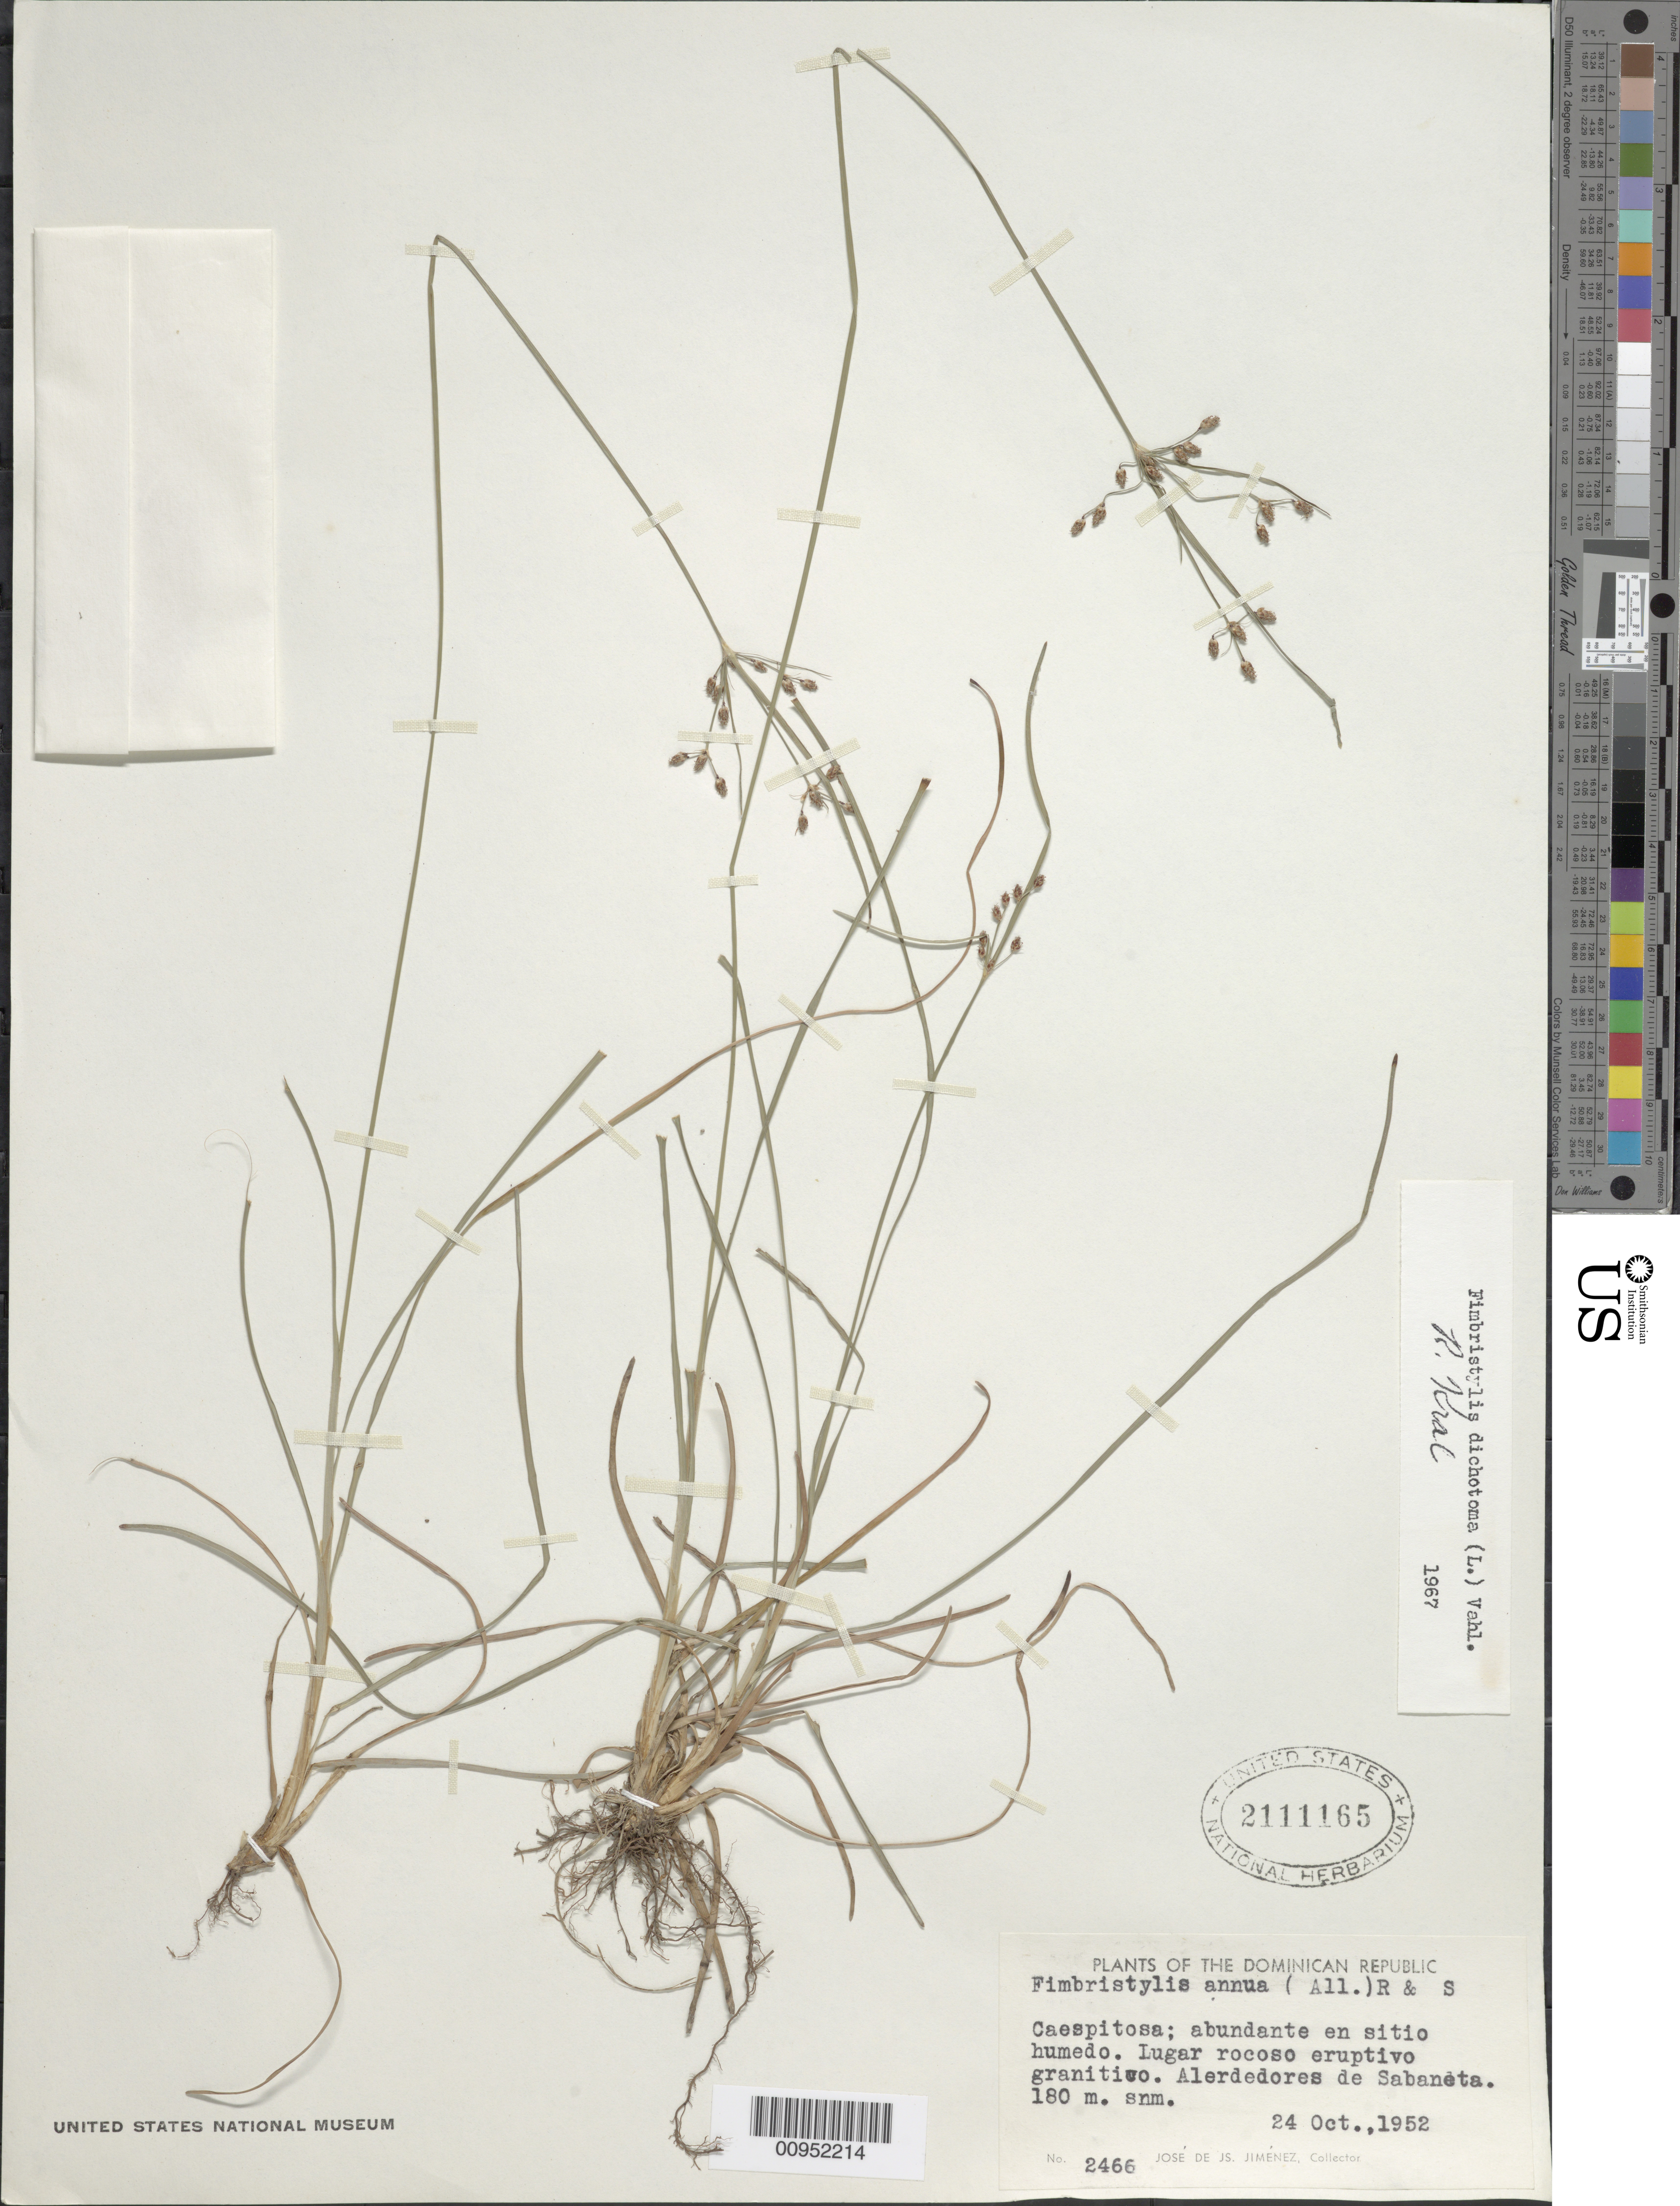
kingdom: Plantae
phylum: Tracheophyta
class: Liliopsida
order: Poales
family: Cyperaceae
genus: Fimbristylis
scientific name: Fimbristylis dichotoma subsp. dichotoma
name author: (L.) Vahl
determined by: Kral, Robert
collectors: J. J. Jiménez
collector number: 2466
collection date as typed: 24 Oct 1952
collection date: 1952-10-24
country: Dominican Republic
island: Hispaniola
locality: Alrededores de Sabaneta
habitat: En sitio humedo, lugar rocoso eruptivo granitivo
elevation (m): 180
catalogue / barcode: US 2111165